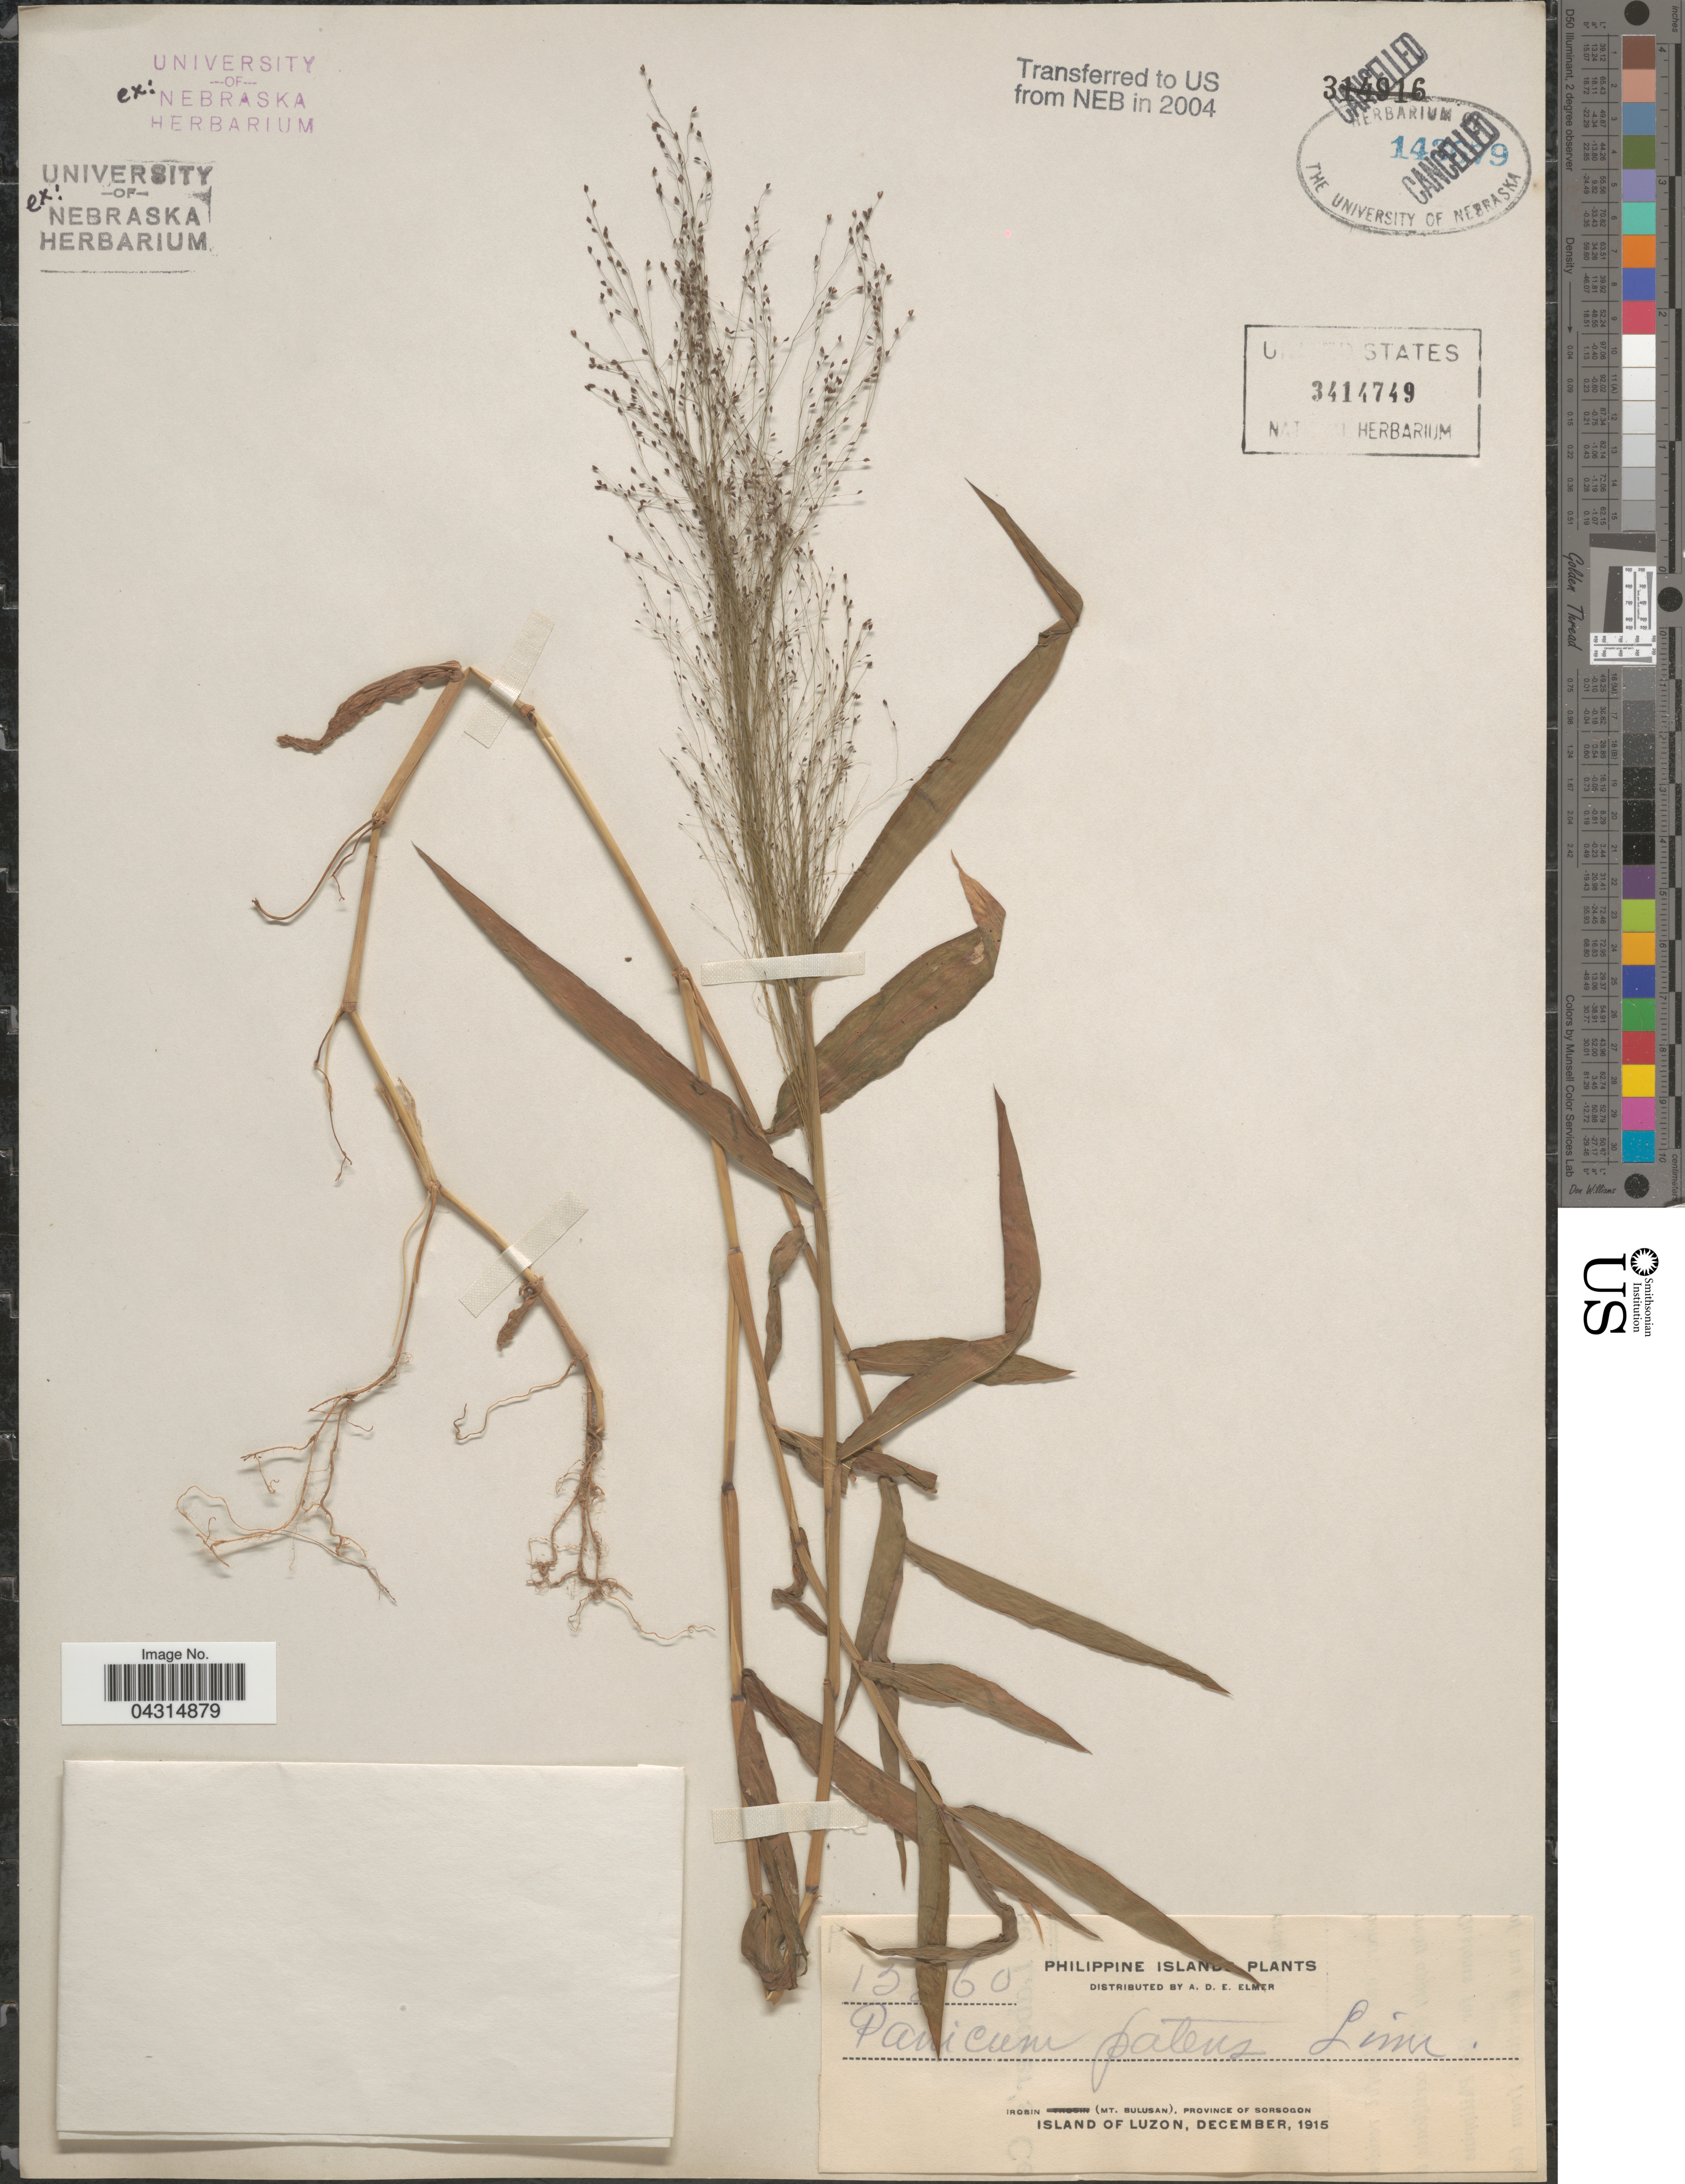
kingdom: Plantae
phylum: Tracheophyta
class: Liliopsida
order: Poales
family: Poaceae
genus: Cyrtococcum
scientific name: Cyrtococcum patens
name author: (L.) A. Camus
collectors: A. D. E. Elmer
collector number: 15!60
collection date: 1915-12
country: Philippines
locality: Irosin (Mt. Bulusan), Province of Sorsogon. Island of Luzon.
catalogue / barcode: US 3414749